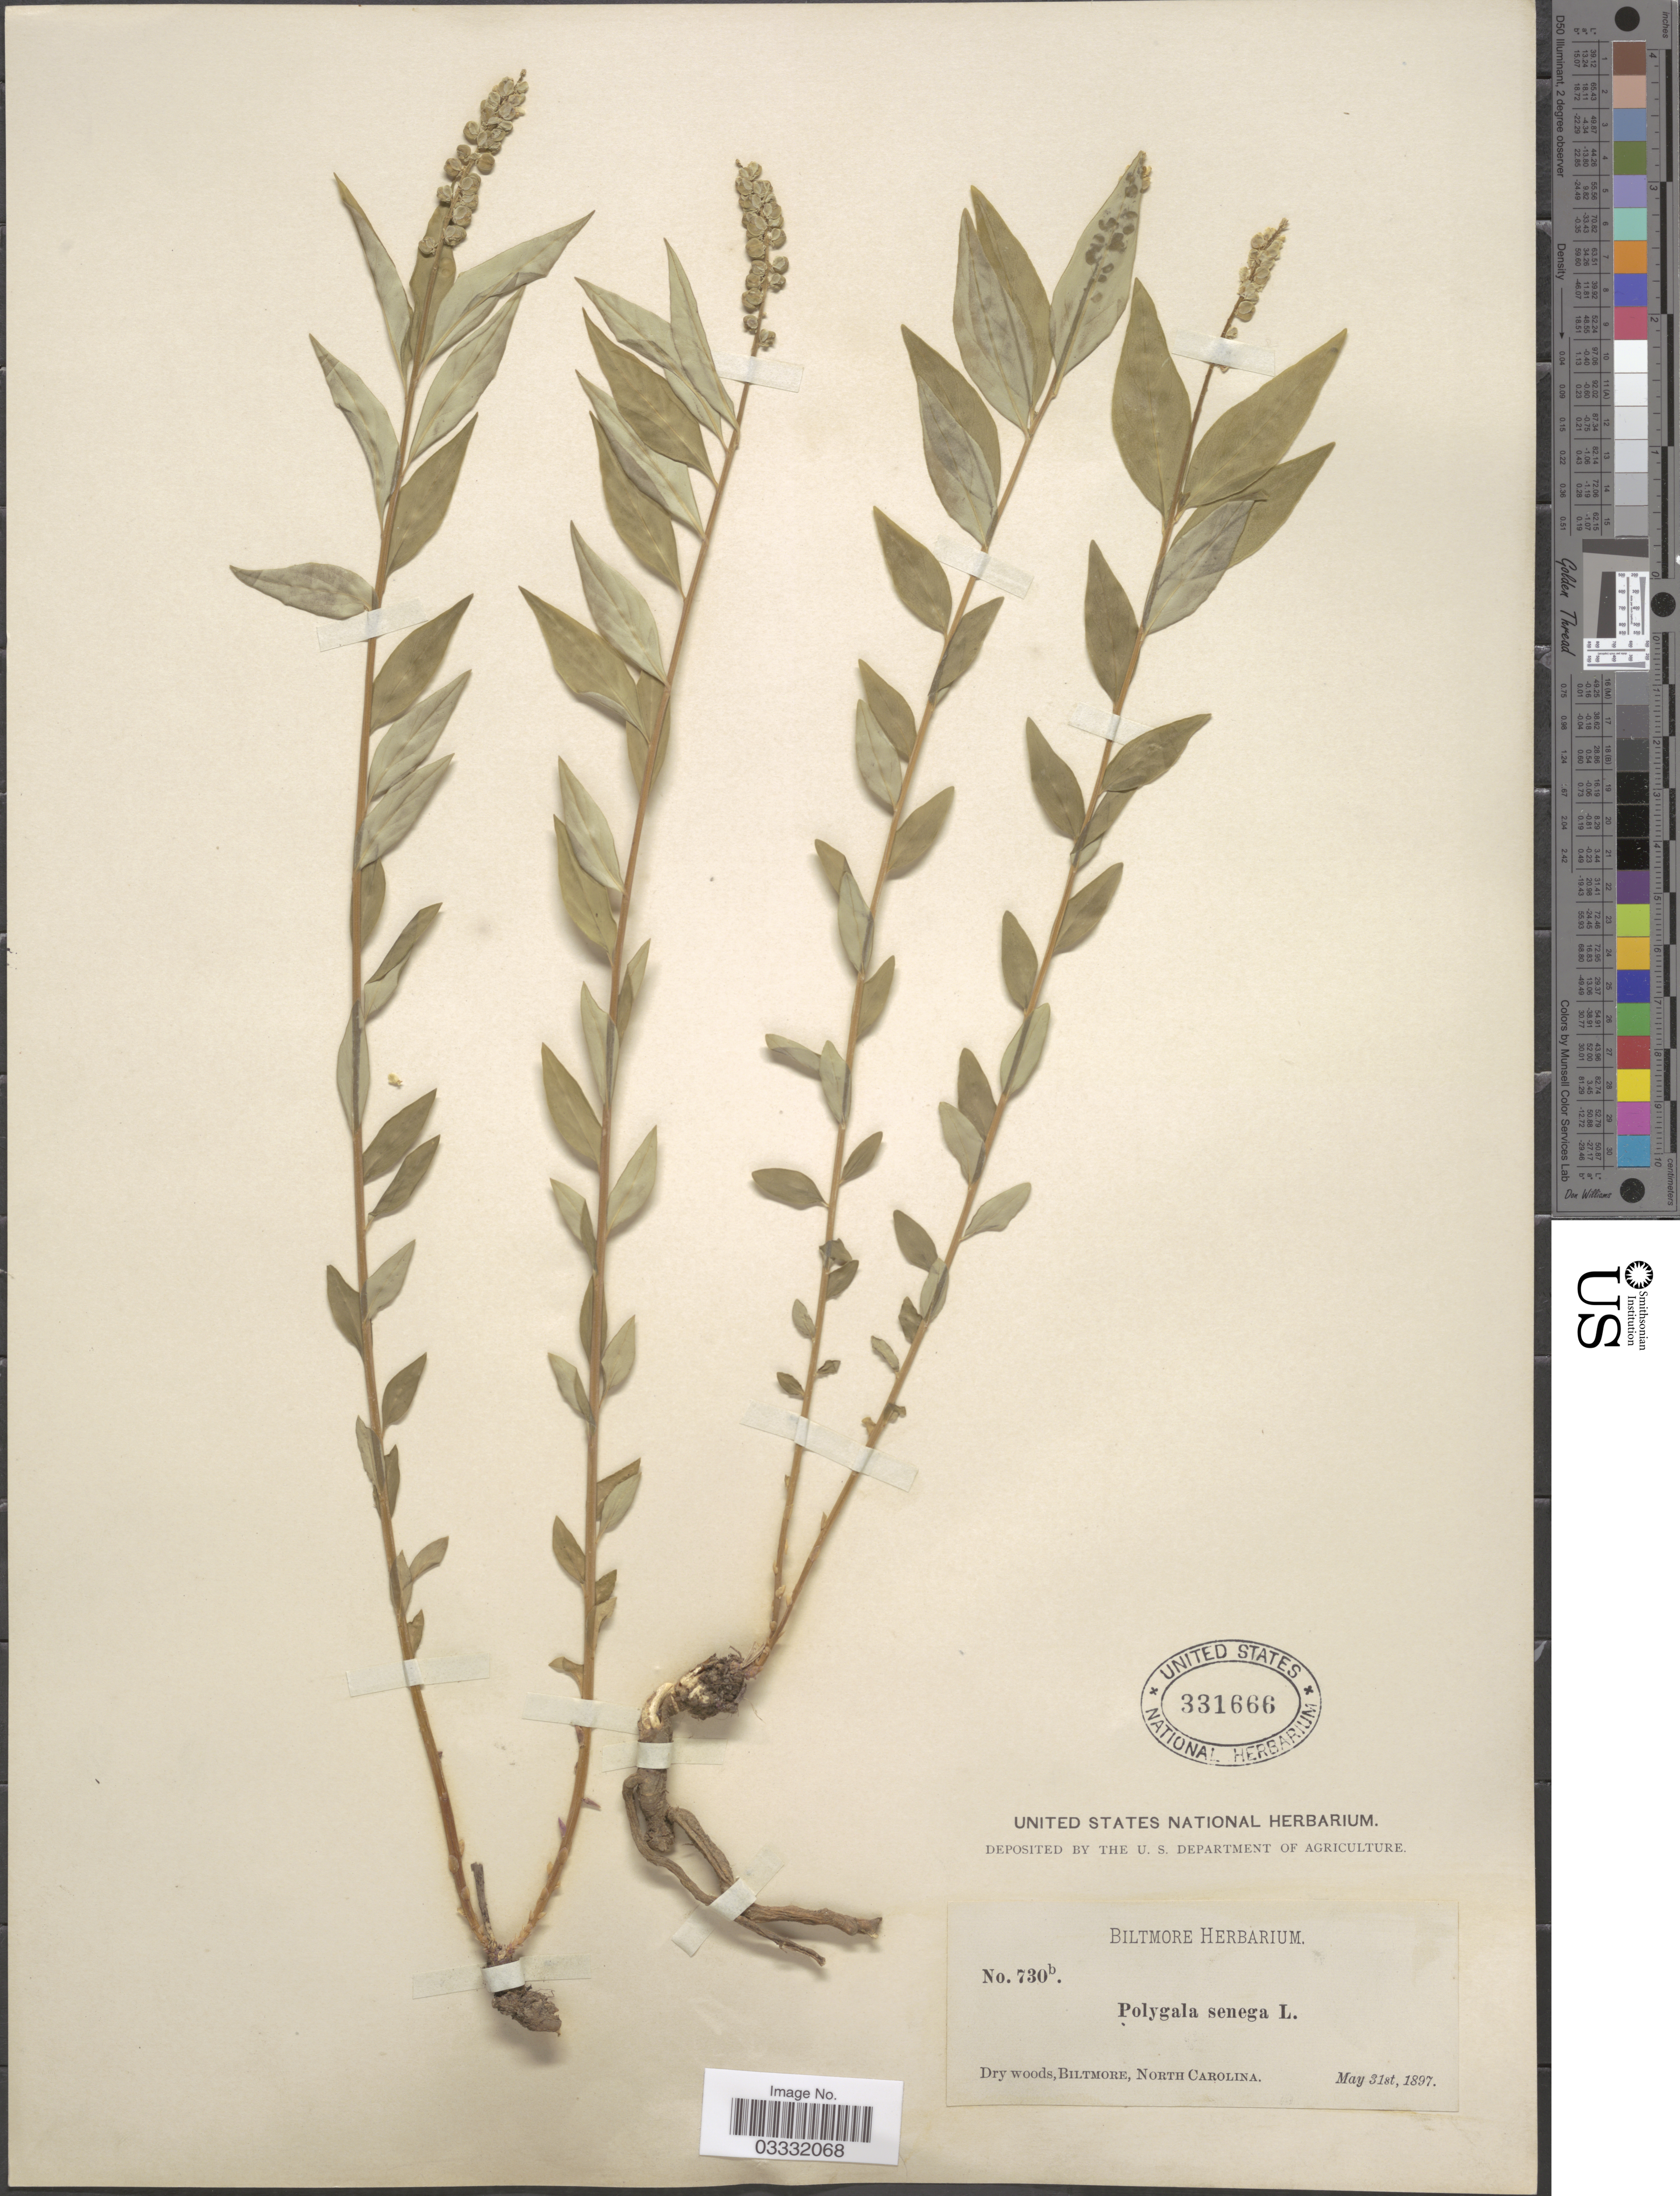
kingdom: Plantae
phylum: Tracheophyta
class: Magnoliopsida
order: Fabales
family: Polygalaceae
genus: Polygala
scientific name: Polygala senega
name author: L.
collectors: ex herb. Biltmore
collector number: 730b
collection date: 1897-05-31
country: United States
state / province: North Carolina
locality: Biltmore.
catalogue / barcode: US 331666